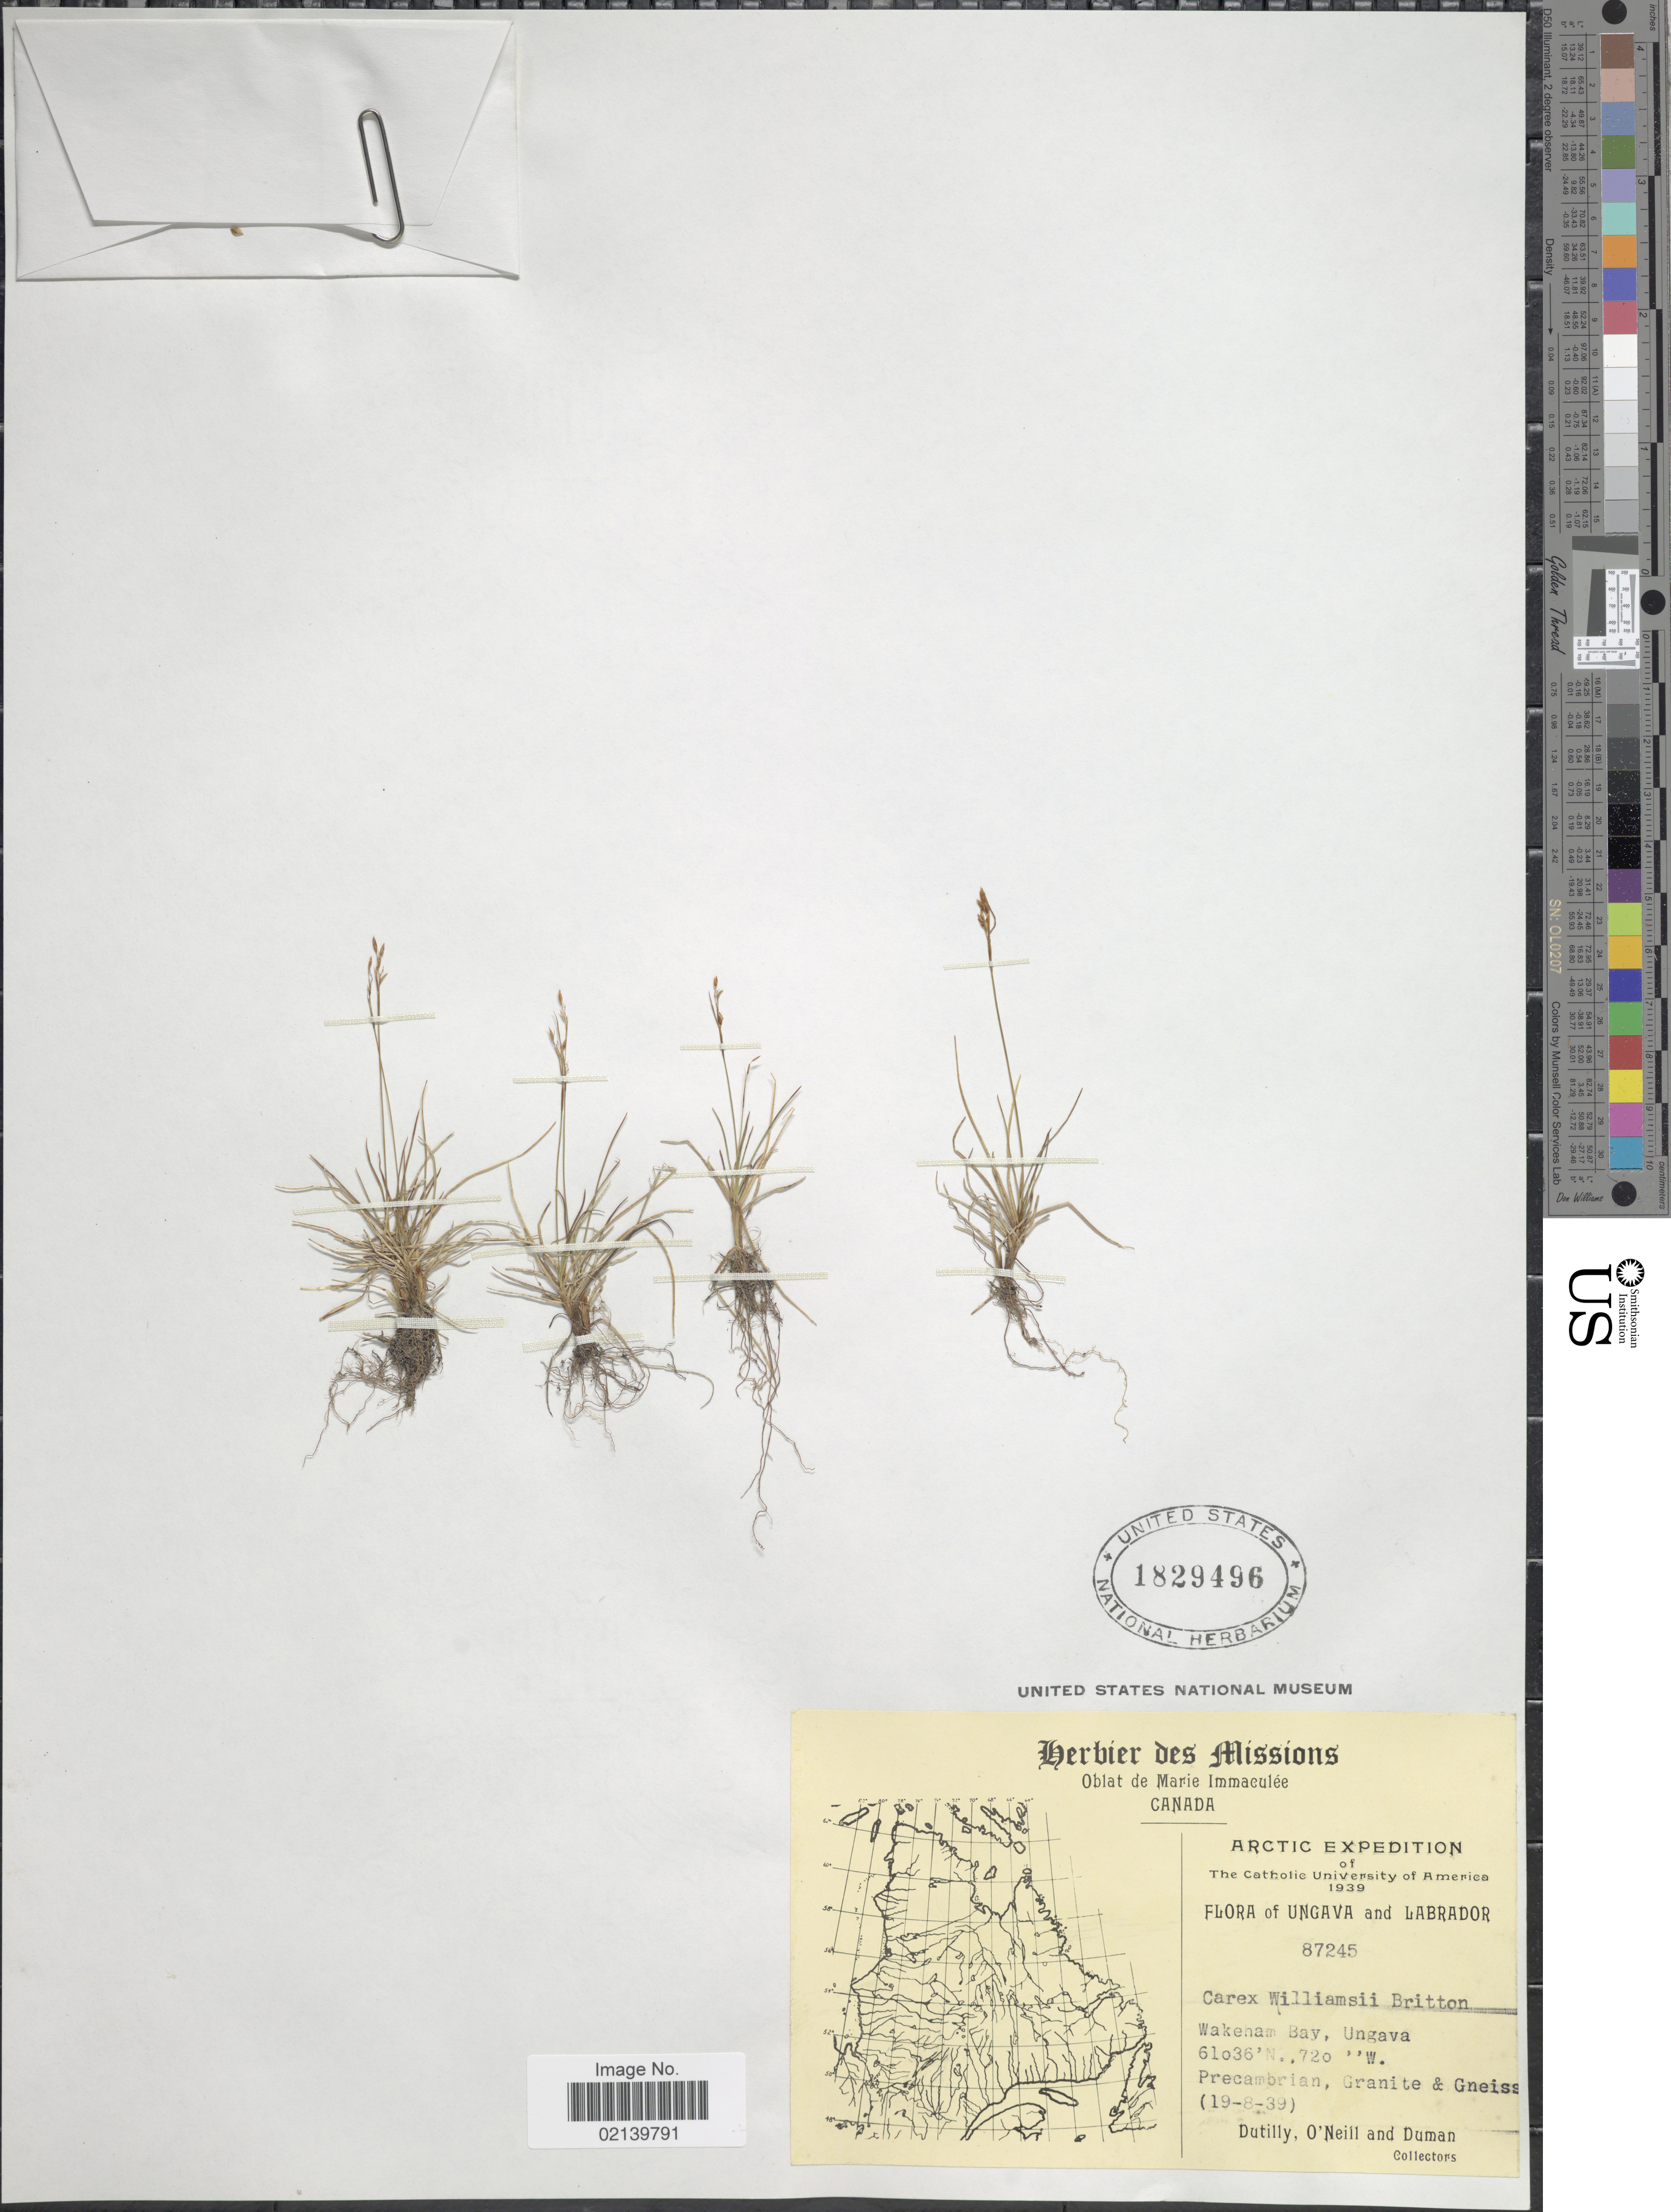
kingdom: Plantae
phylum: Tracheophyta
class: Liliopsida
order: Poales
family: Cyperaceae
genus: Carex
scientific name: Carex williamsii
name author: Britton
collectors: -. Dutilly, O' Neill & -. Duman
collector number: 87245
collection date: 1939-08-19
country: Canada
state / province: Quebec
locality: Arctic. Wakeham Bay, Ungava. Precambrian, Granite & Gneiss.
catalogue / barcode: US 1829496